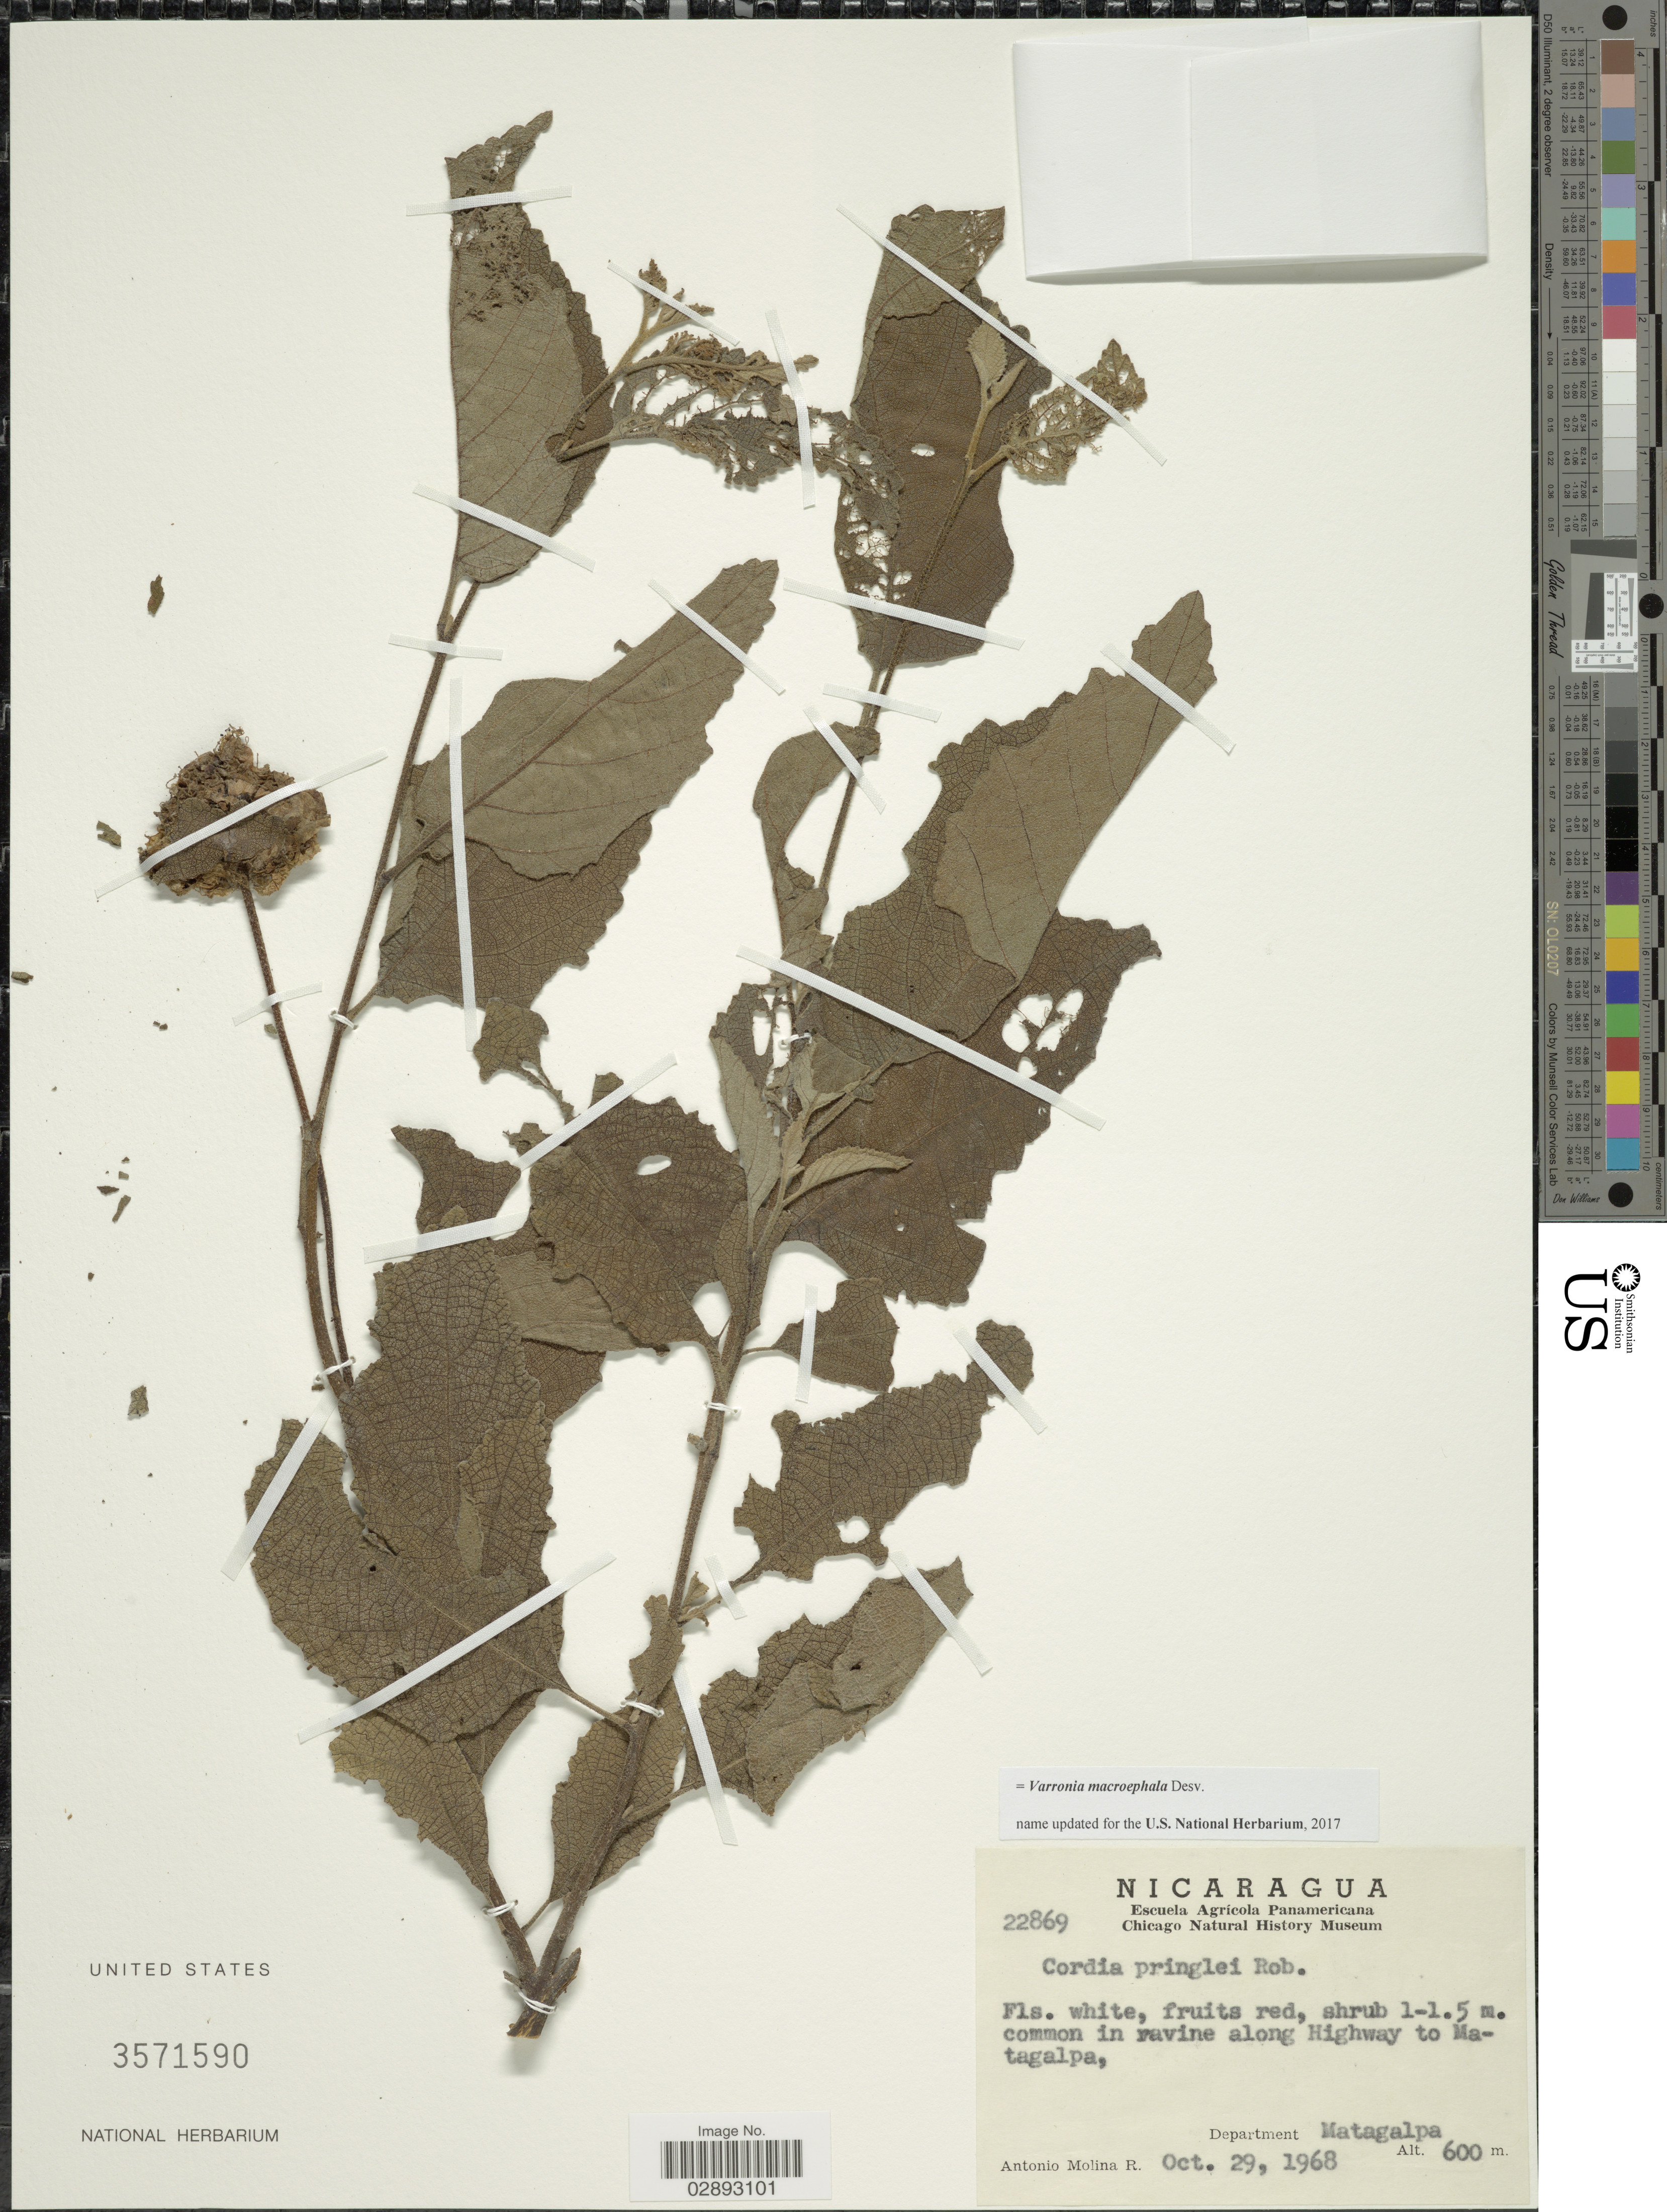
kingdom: Plantae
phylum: Tracheophyta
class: Magnoliopsida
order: Boraginales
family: Cordiaceae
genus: Varronia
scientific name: Varronia macrocephala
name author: Desv.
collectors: A. Molina R.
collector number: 22869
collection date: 1968-10-29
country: Nicaragua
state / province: Matagalpa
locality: Common in ravine along Highway to Matagalpa, Department Matagalpa.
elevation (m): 600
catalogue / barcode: US 3571590